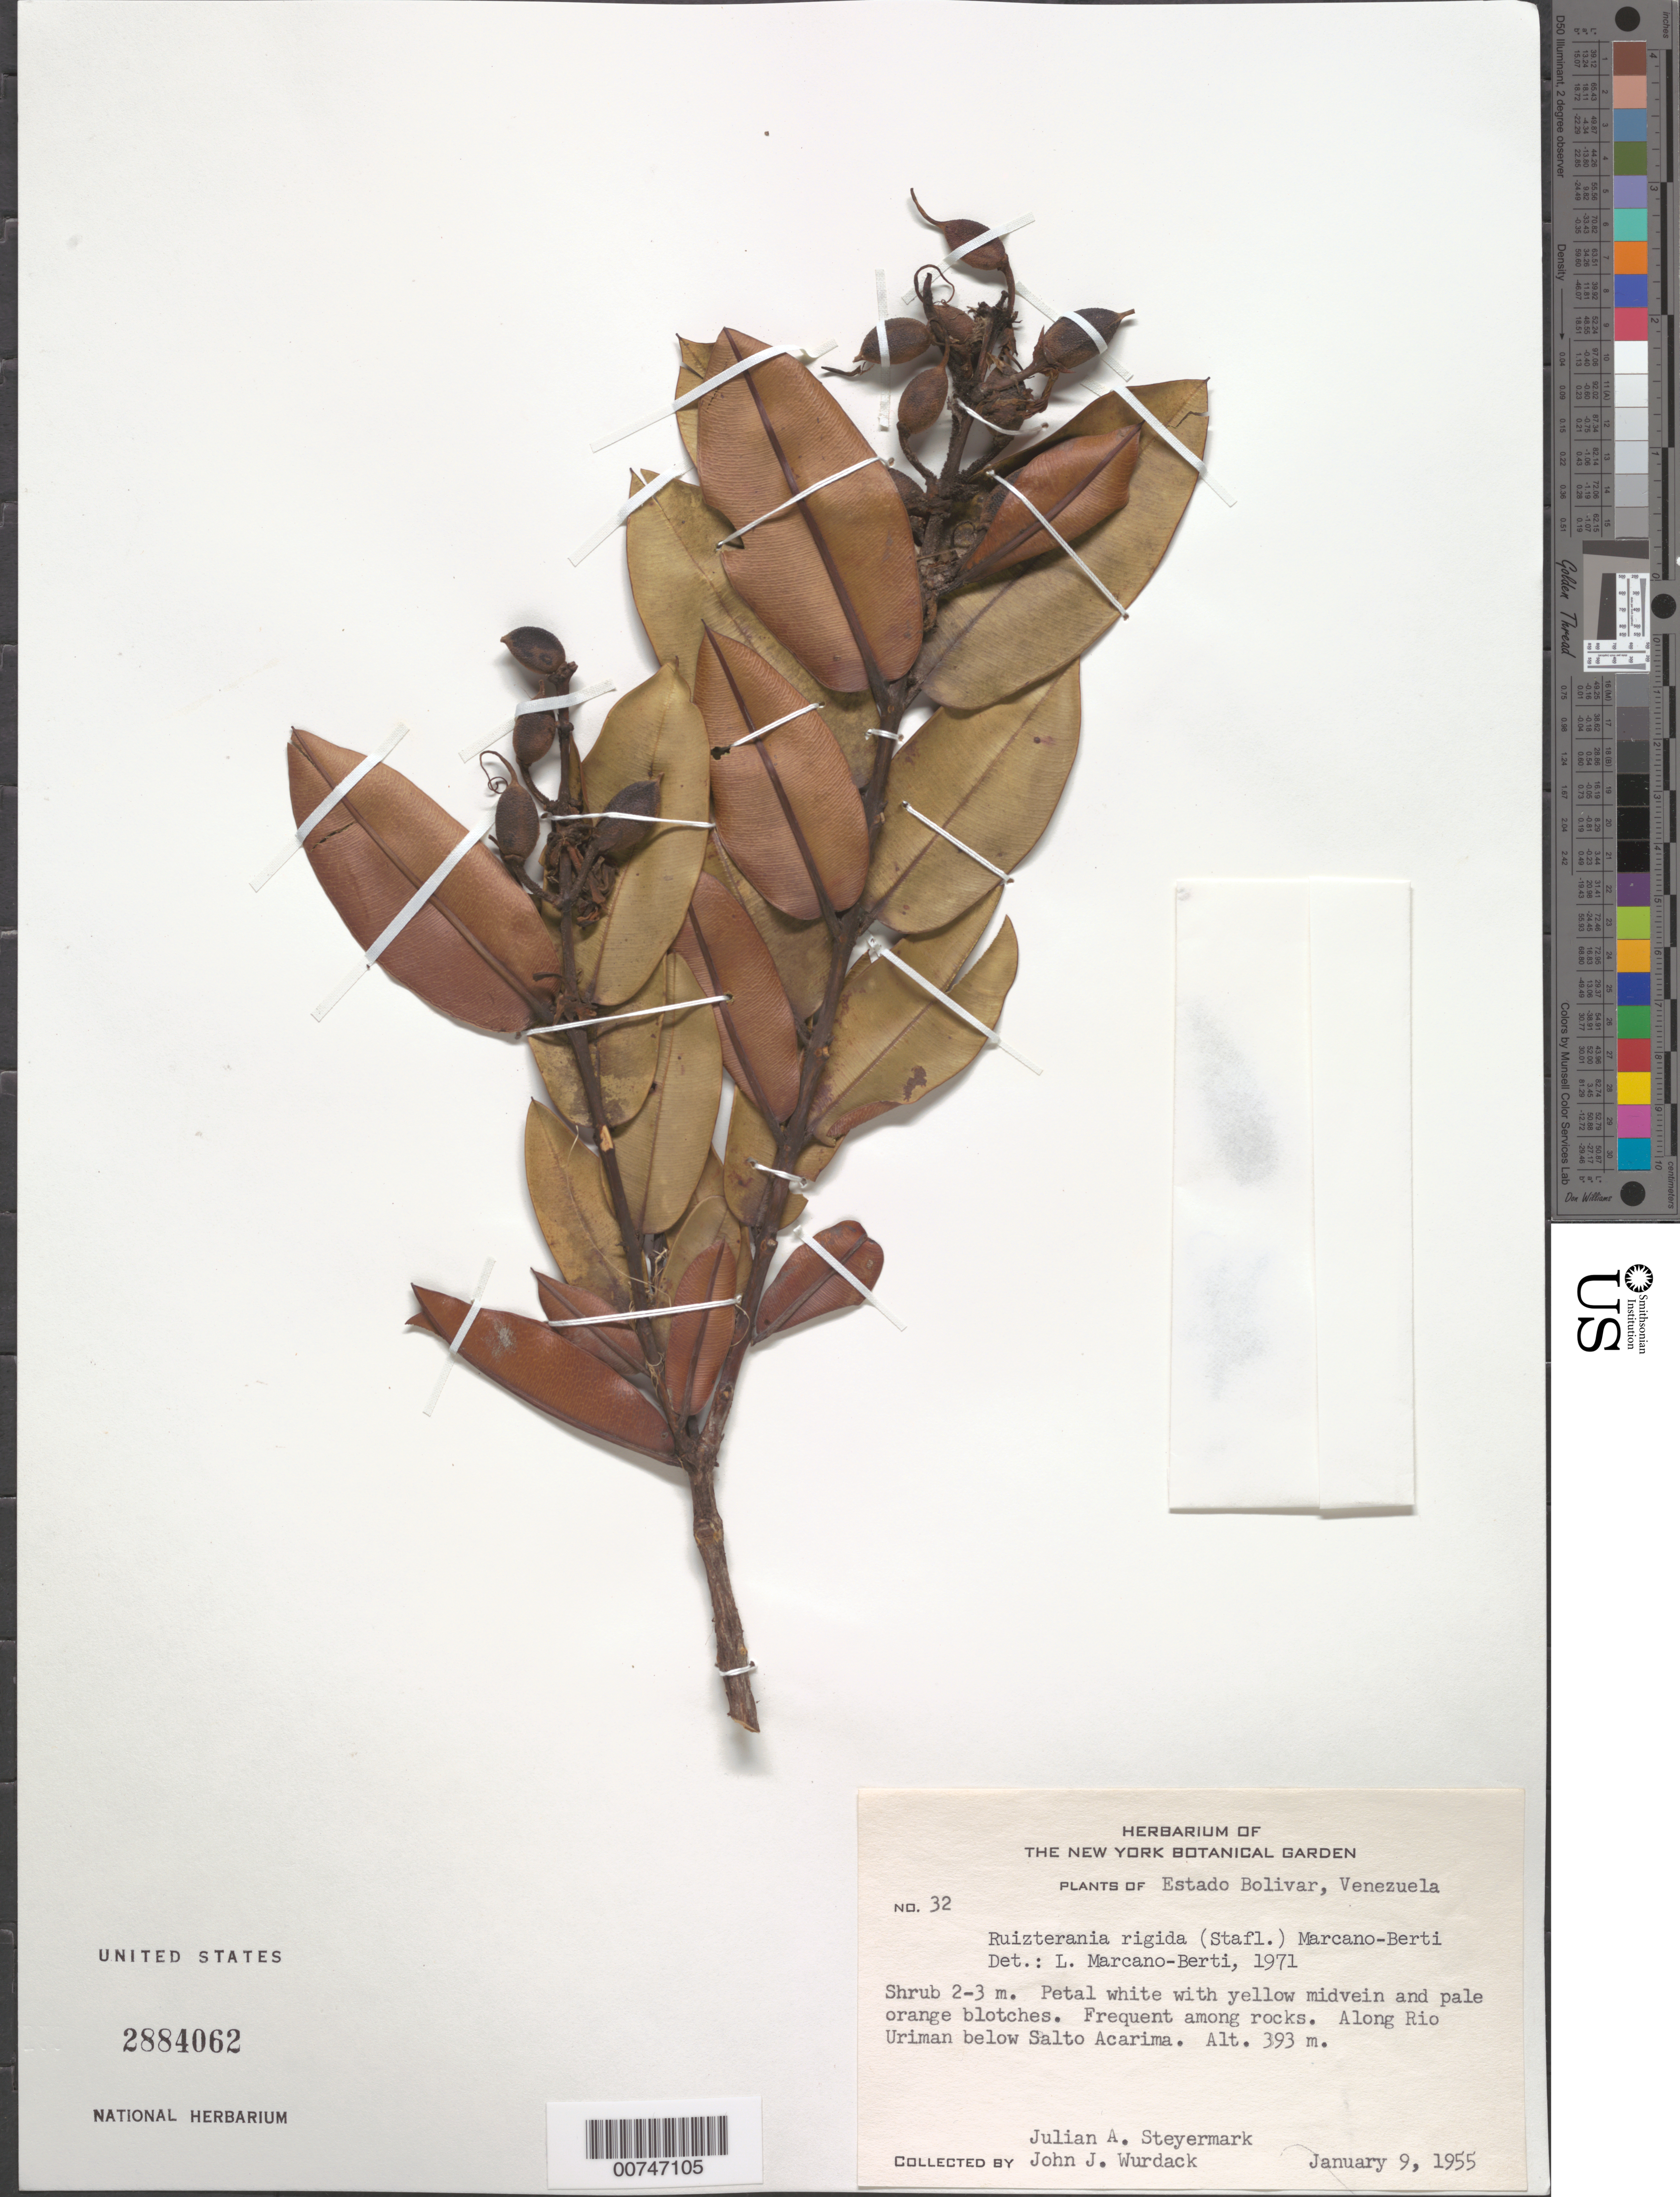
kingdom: Plantae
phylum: Tracheophyta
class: Magnoliopsida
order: Myrtales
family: Vochysiaceae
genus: Ruizterania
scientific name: Ruizterania rigida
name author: (Stafleu) Marc.-Berti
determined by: Marcano-Berti, L.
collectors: J. Steyermark & J. J. Wurdack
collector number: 55 32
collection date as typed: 9-Jan-55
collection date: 1955-01-09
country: Venezuela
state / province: Bolívar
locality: Río Urimán, below Salto Acarima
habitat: Among rocks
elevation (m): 393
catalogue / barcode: US 2884062